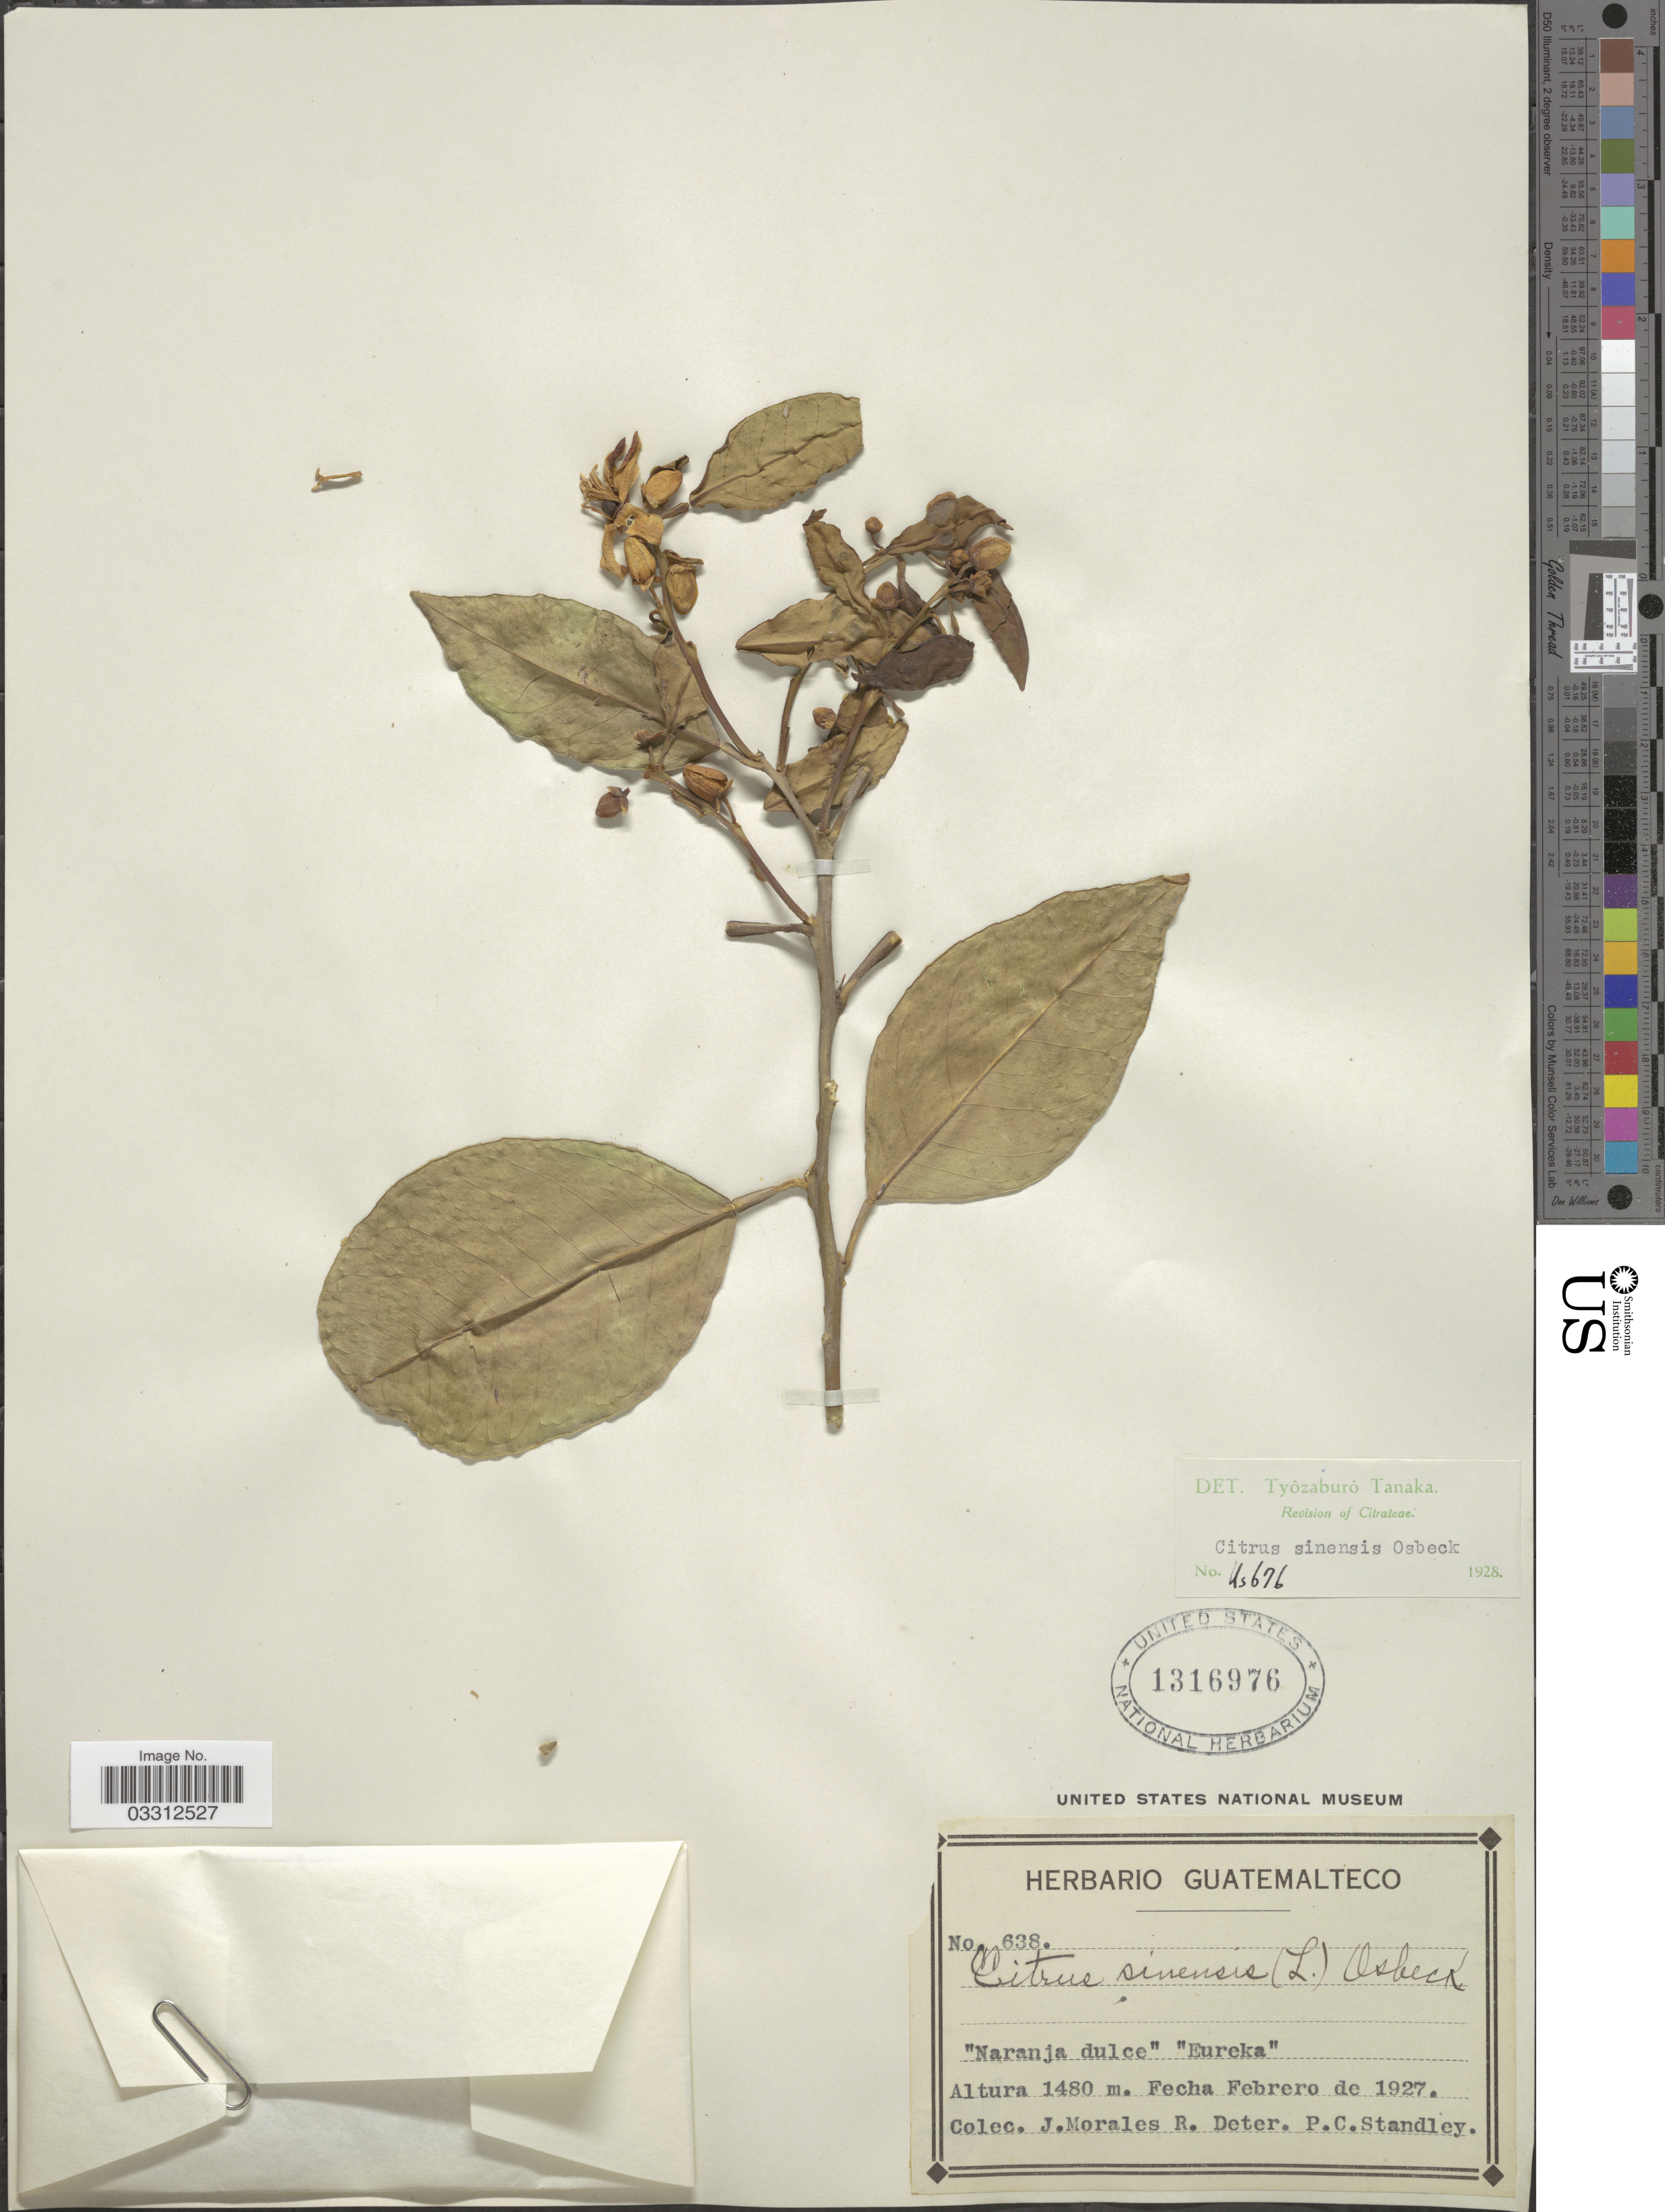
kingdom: Plantae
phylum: Tracheophyta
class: Magnoliopsida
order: Sapindales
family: Rutaceae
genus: Citrus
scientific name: Citrus x sinensis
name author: (L.) Osbeck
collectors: J. Morales R.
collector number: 638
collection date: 1927-02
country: Guatemala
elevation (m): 1480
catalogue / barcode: US 1316976